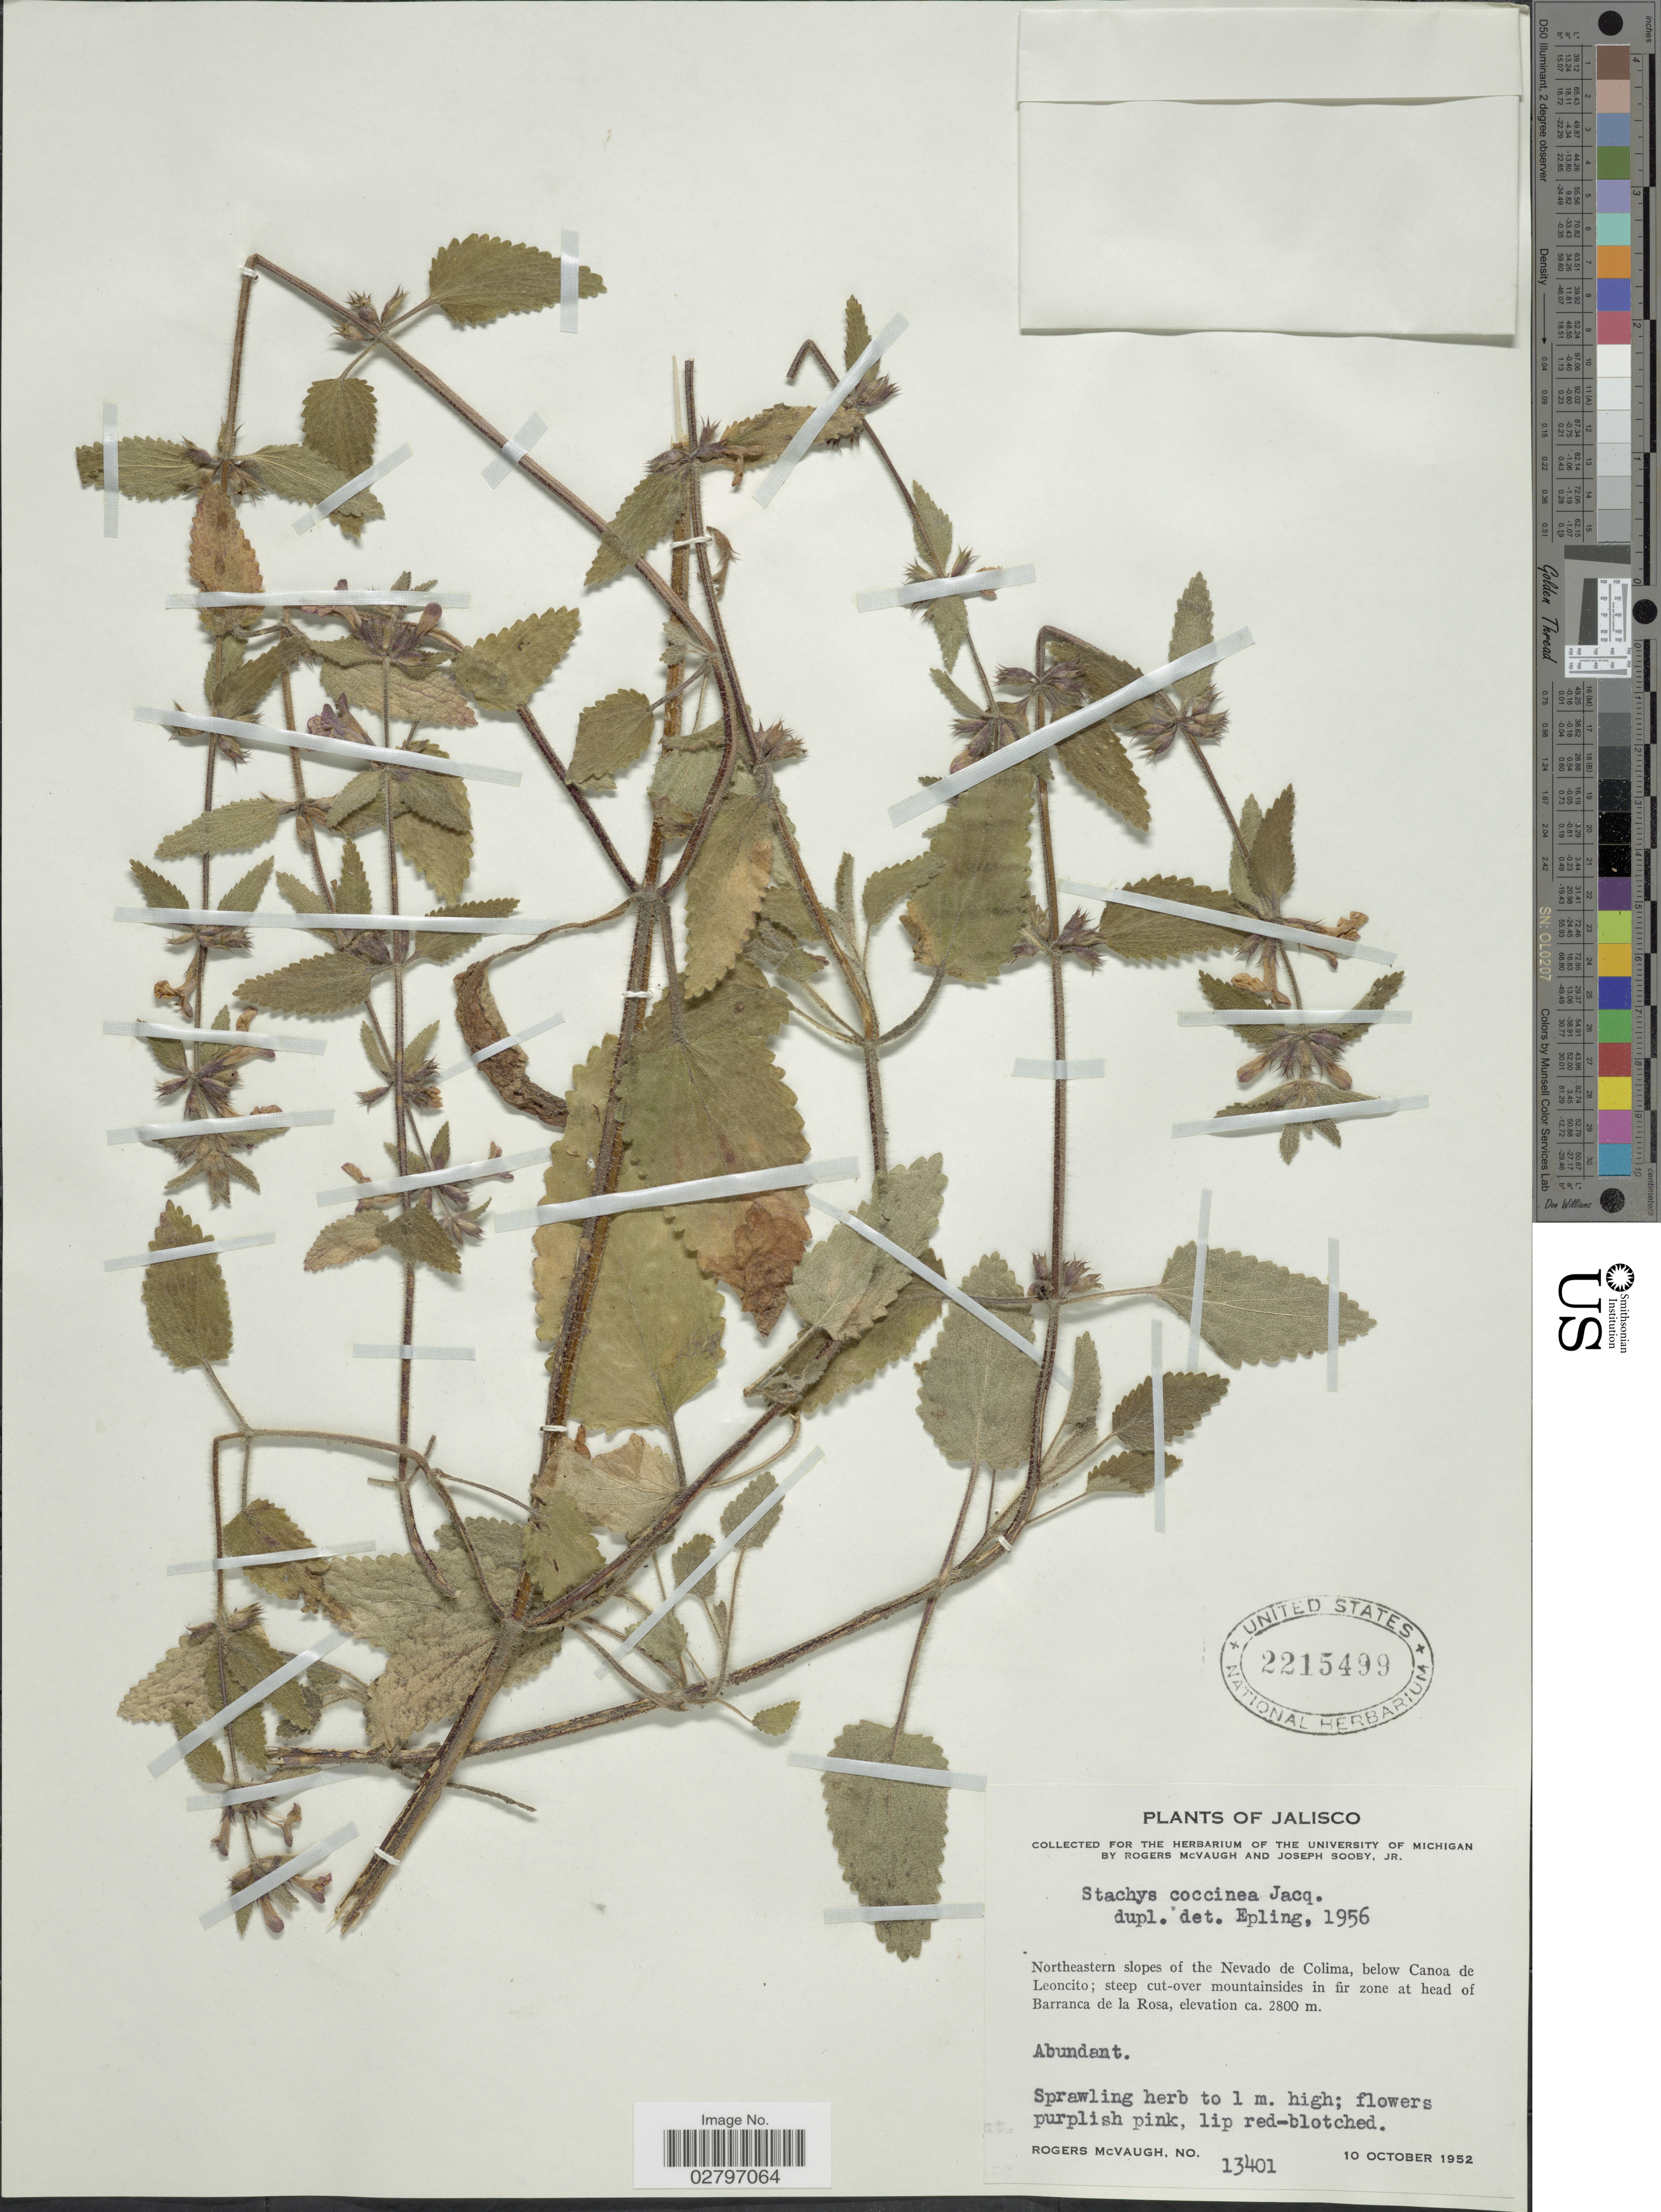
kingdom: Plantae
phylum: Tracheophyta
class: Magnoliopsida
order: Lamiales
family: Lamiaceae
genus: Stachys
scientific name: Stachys coccinea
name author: Ortega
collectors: R. McVaugh & J. Sooby Jr.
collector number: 13401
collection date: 1952-10-10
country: Mexico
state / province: Jalisco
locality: Northeastern slopes of the Nevado de Colima, below Canoa de Leoncito; steep cut-over mountainsides in fir zone at head of Barranca de la Rosa.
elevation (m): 2800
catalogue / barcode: US 2215499